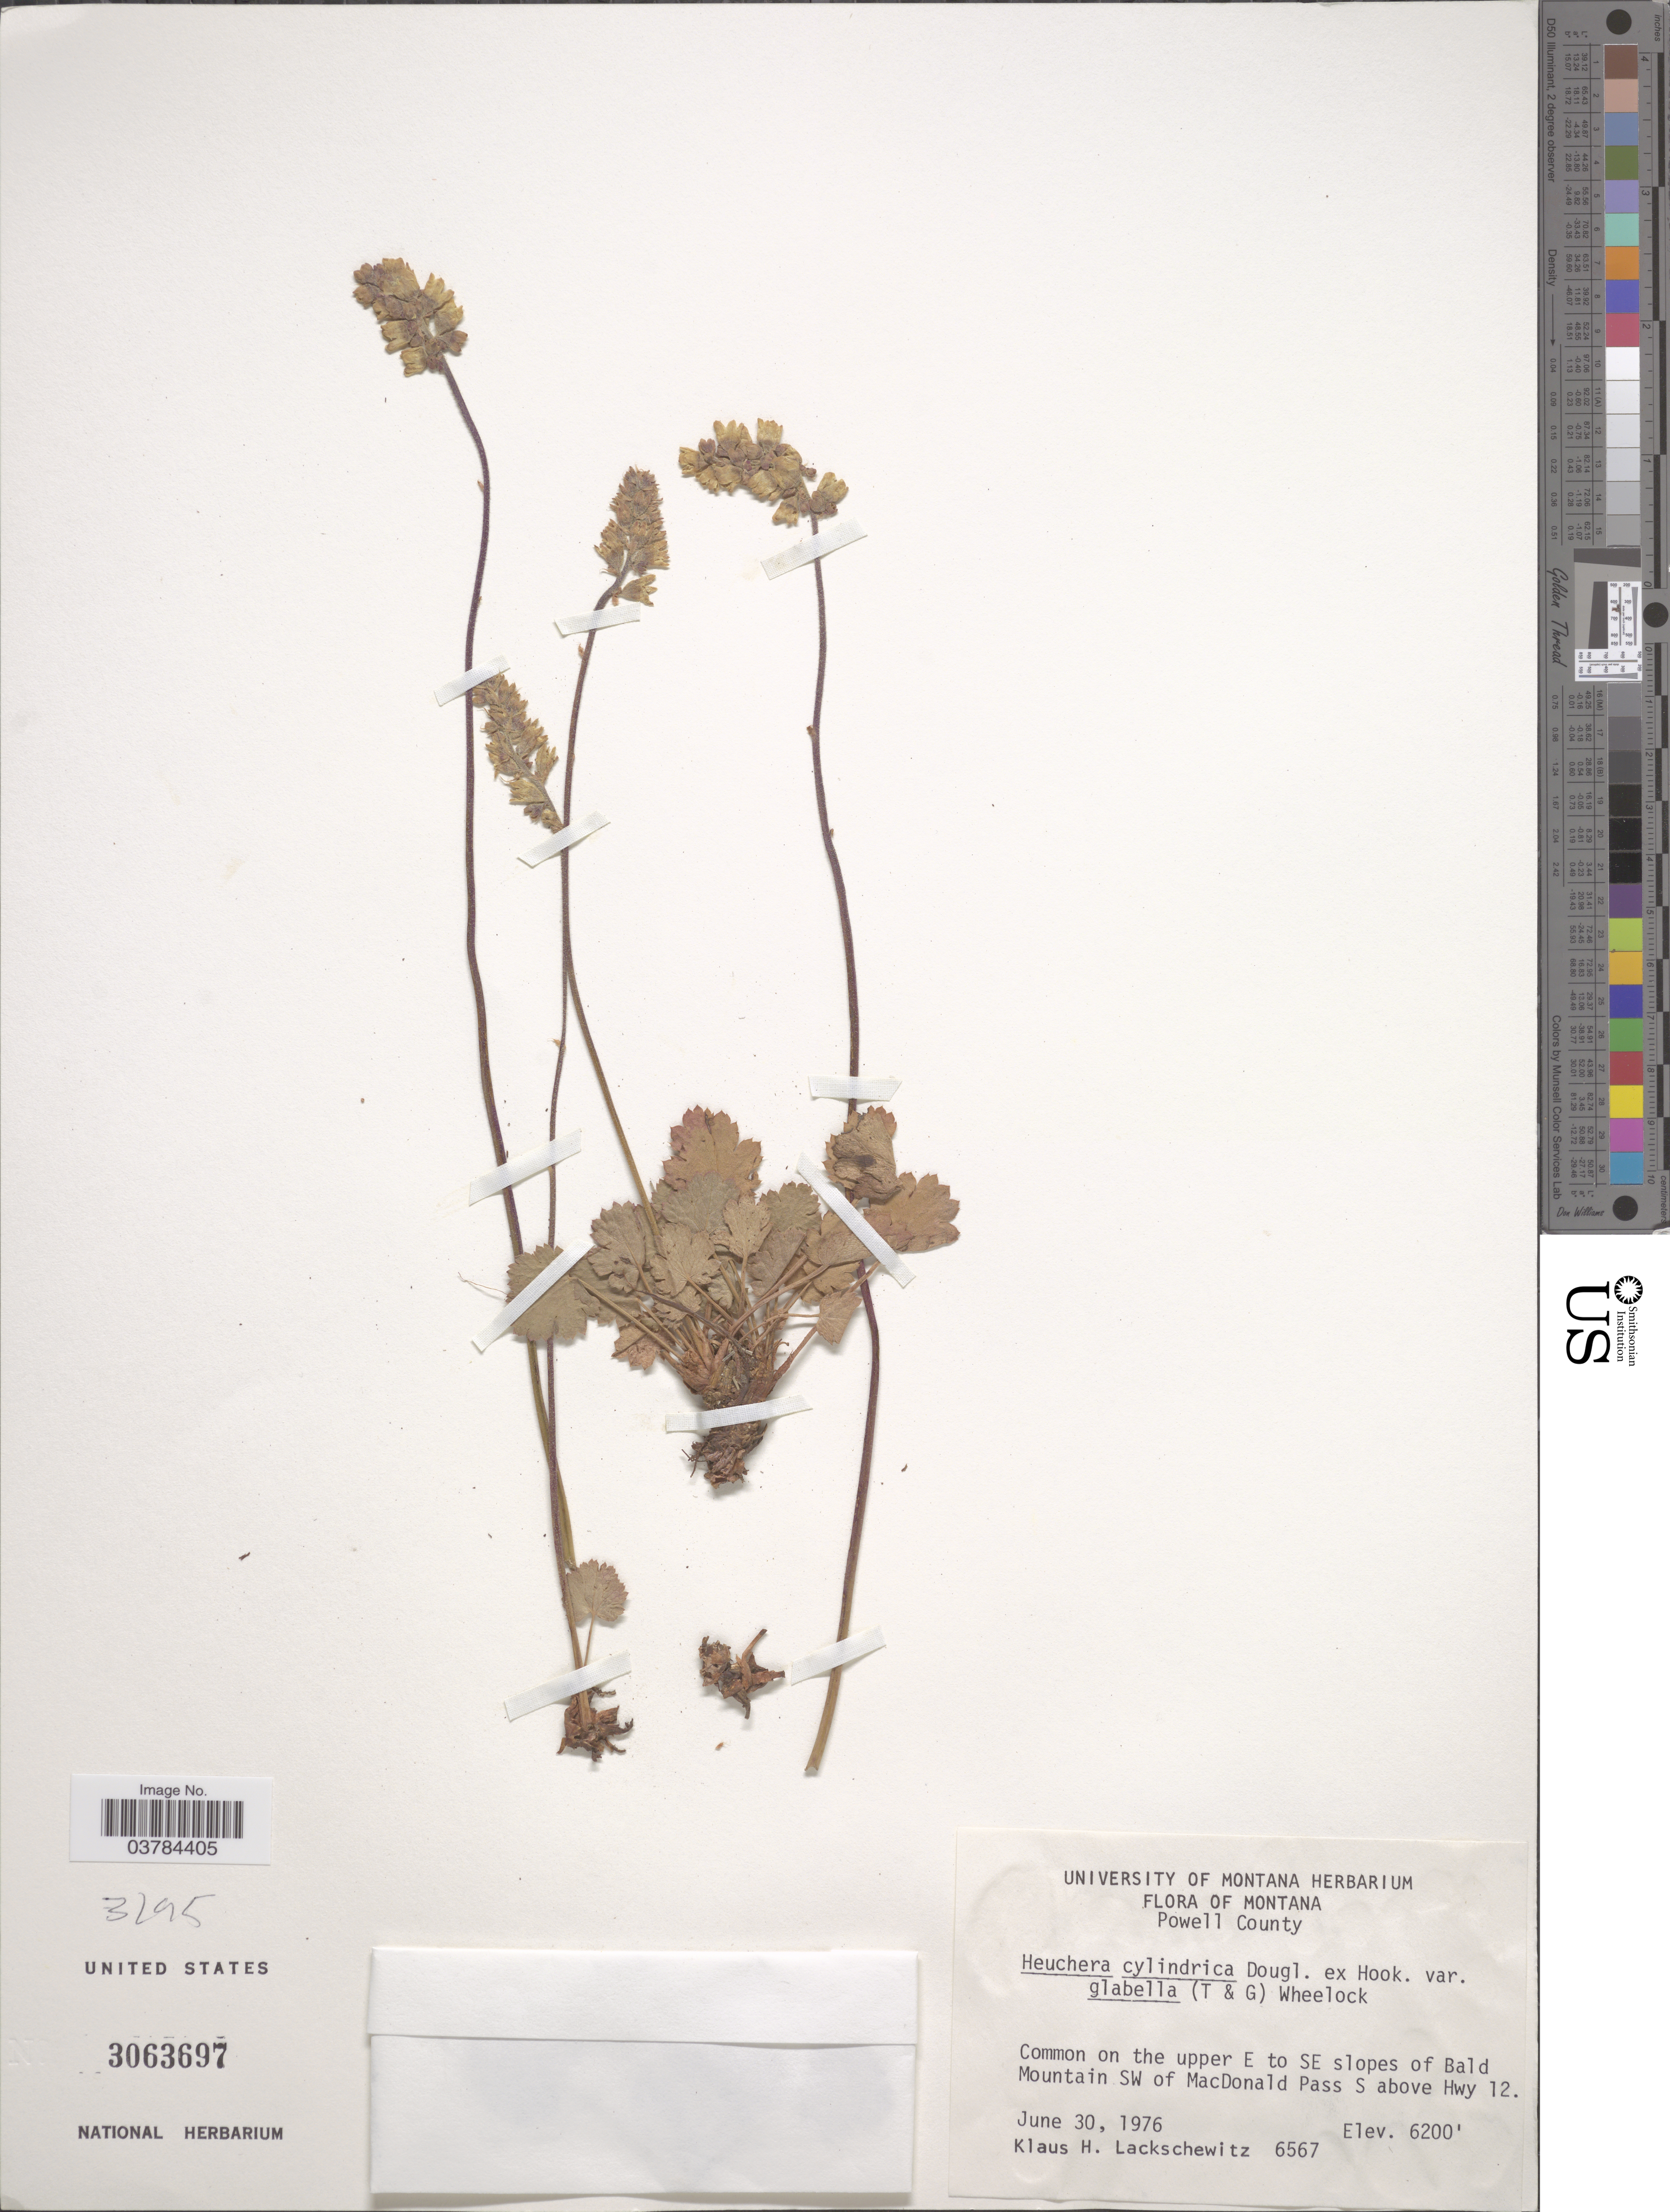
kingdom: Plantae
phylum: Tracheophyta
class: Magnoliopsida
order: Saxifragales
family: Saxifragaceae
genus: Heuchera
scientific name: Heuchera cylindrica var. glabella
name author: (Torr. & A. Gray) Wheelock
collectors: K. Lackschewitz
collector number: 6567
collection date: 1976-06-30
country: United States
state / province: Montana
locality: Powell County. On the upper E to SE slopes of Bald Mountain SW of MacDonald Pass S above Hwy 12.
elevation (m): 1890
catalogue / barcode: US 3063697